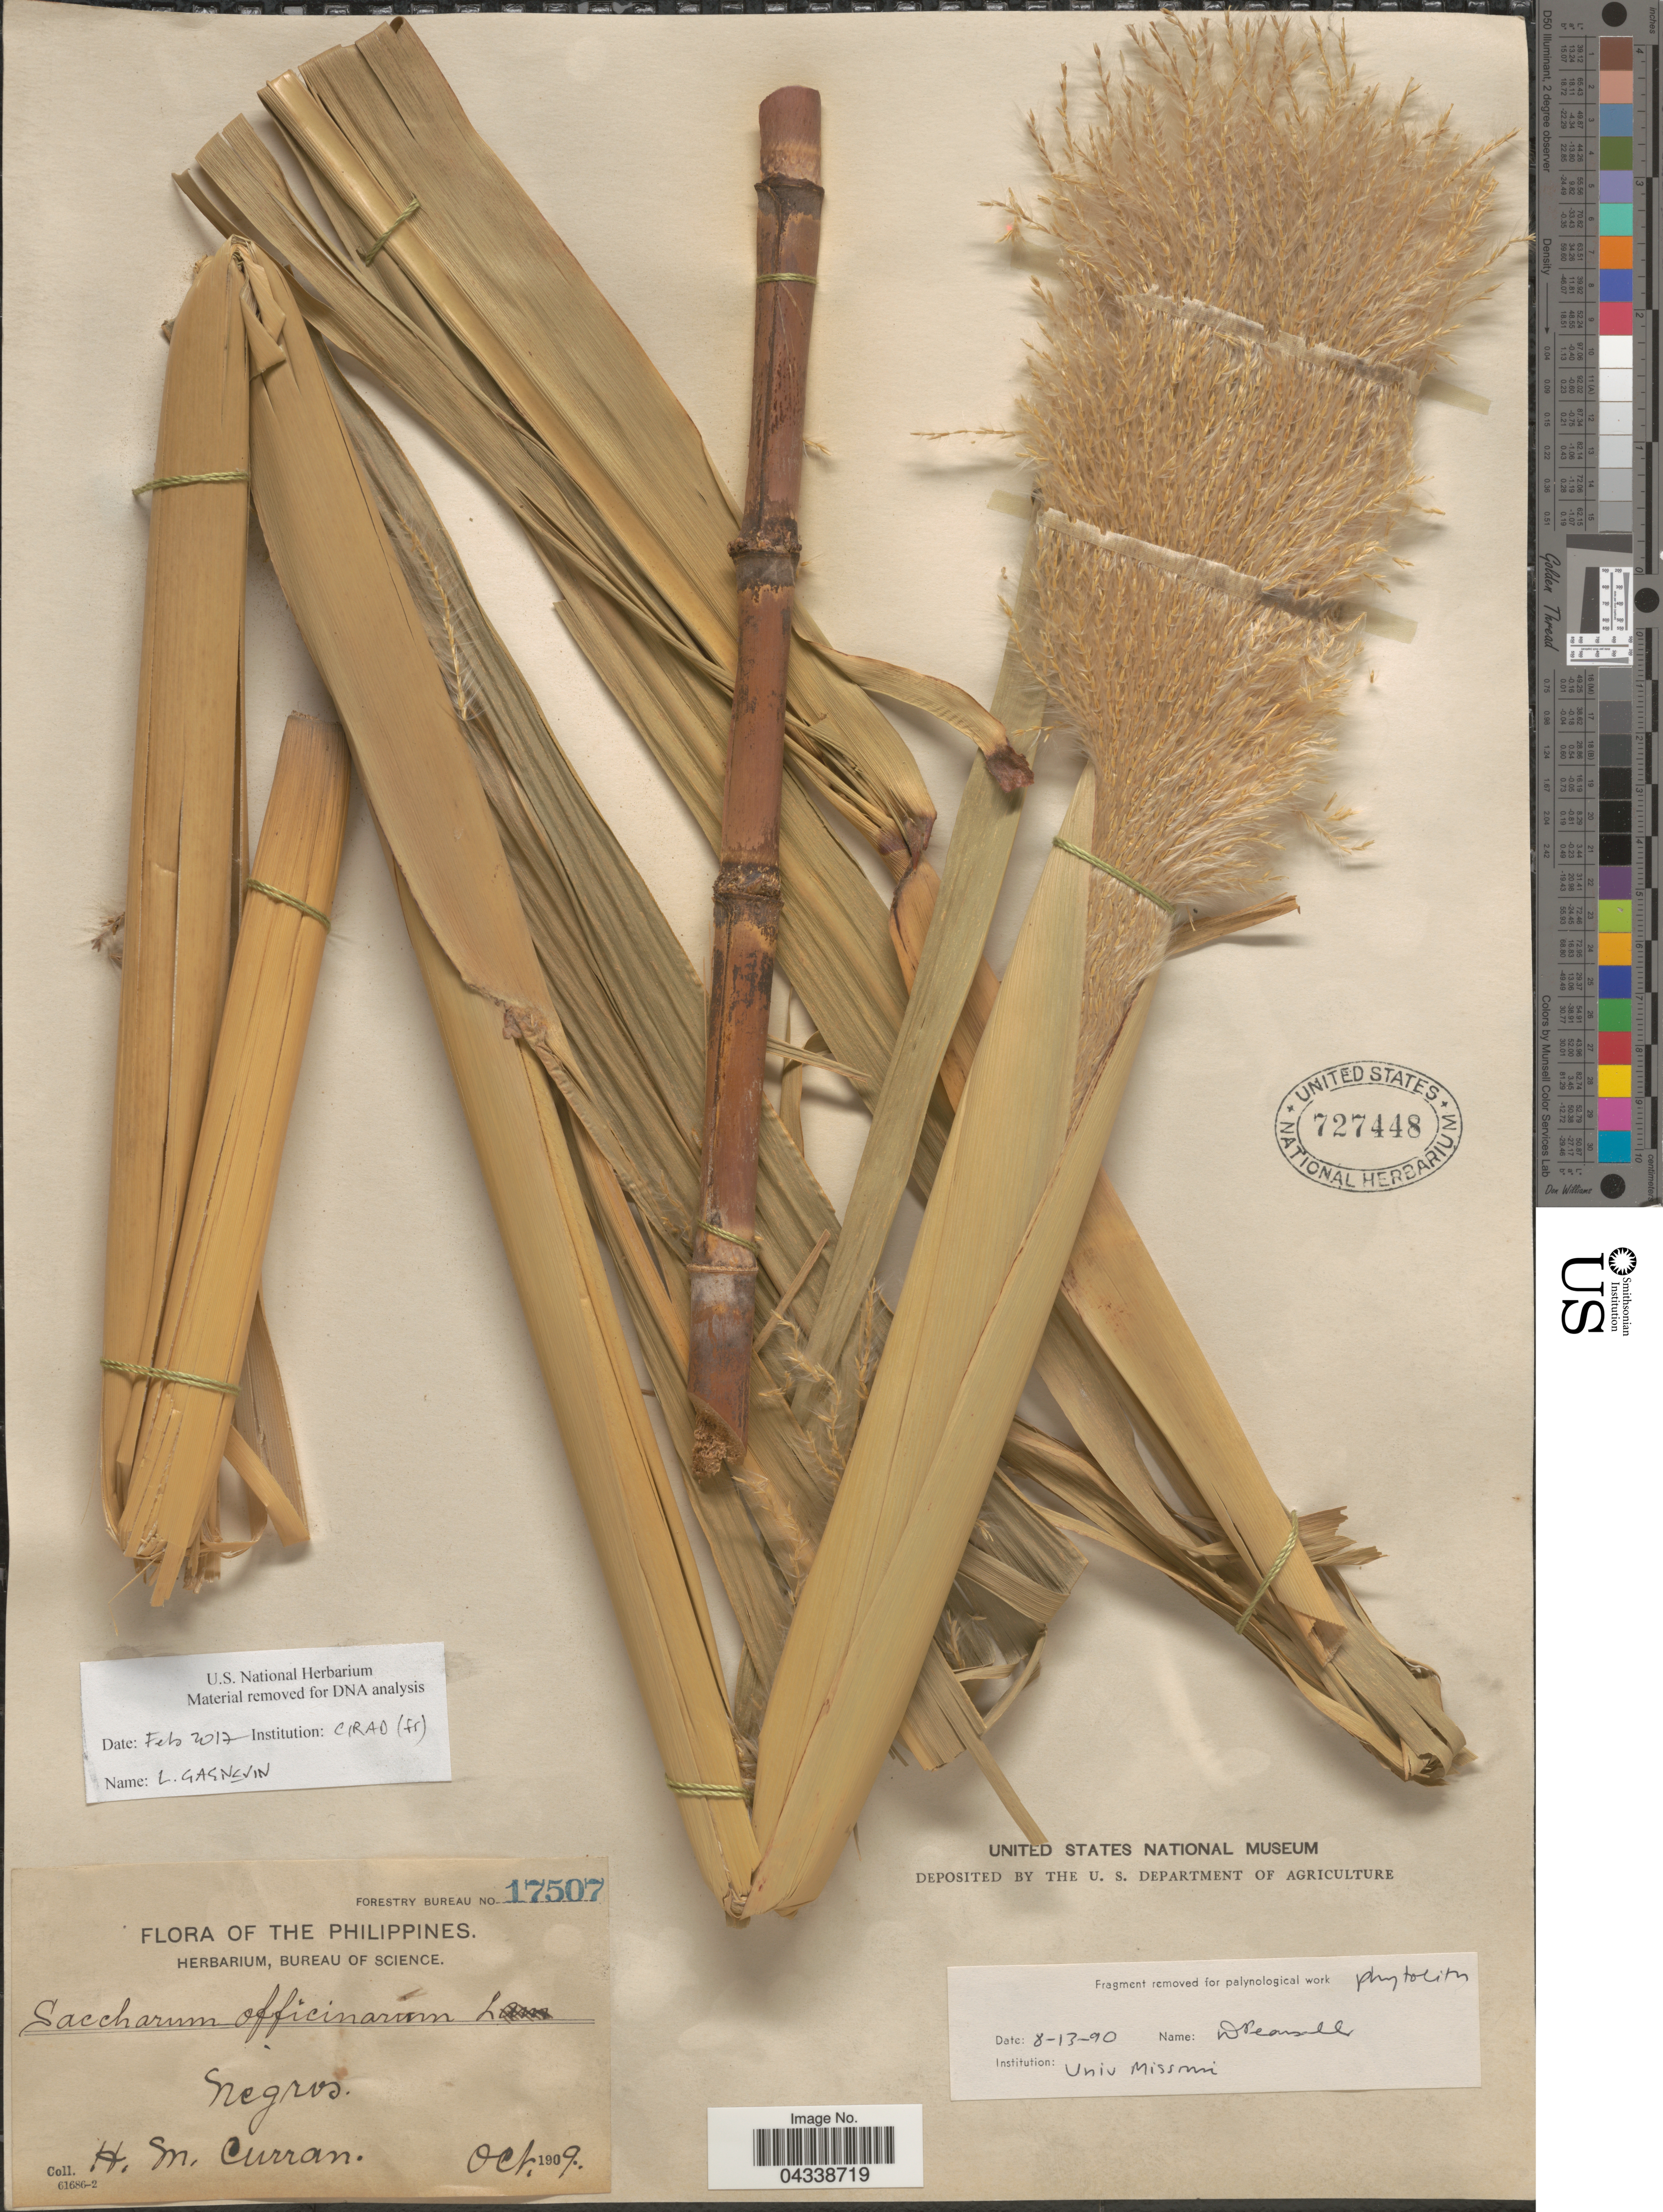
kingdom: Plantae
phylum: Tracheophyta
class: Liliopsida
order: Poales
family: Poaceae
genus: Saccharum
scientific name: Saccharum officinarum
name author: L.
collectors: H. M. Curran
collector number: Forestry Bureau 17507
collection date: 1909-10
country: Philippines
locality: Negros.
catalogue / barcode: US 727448